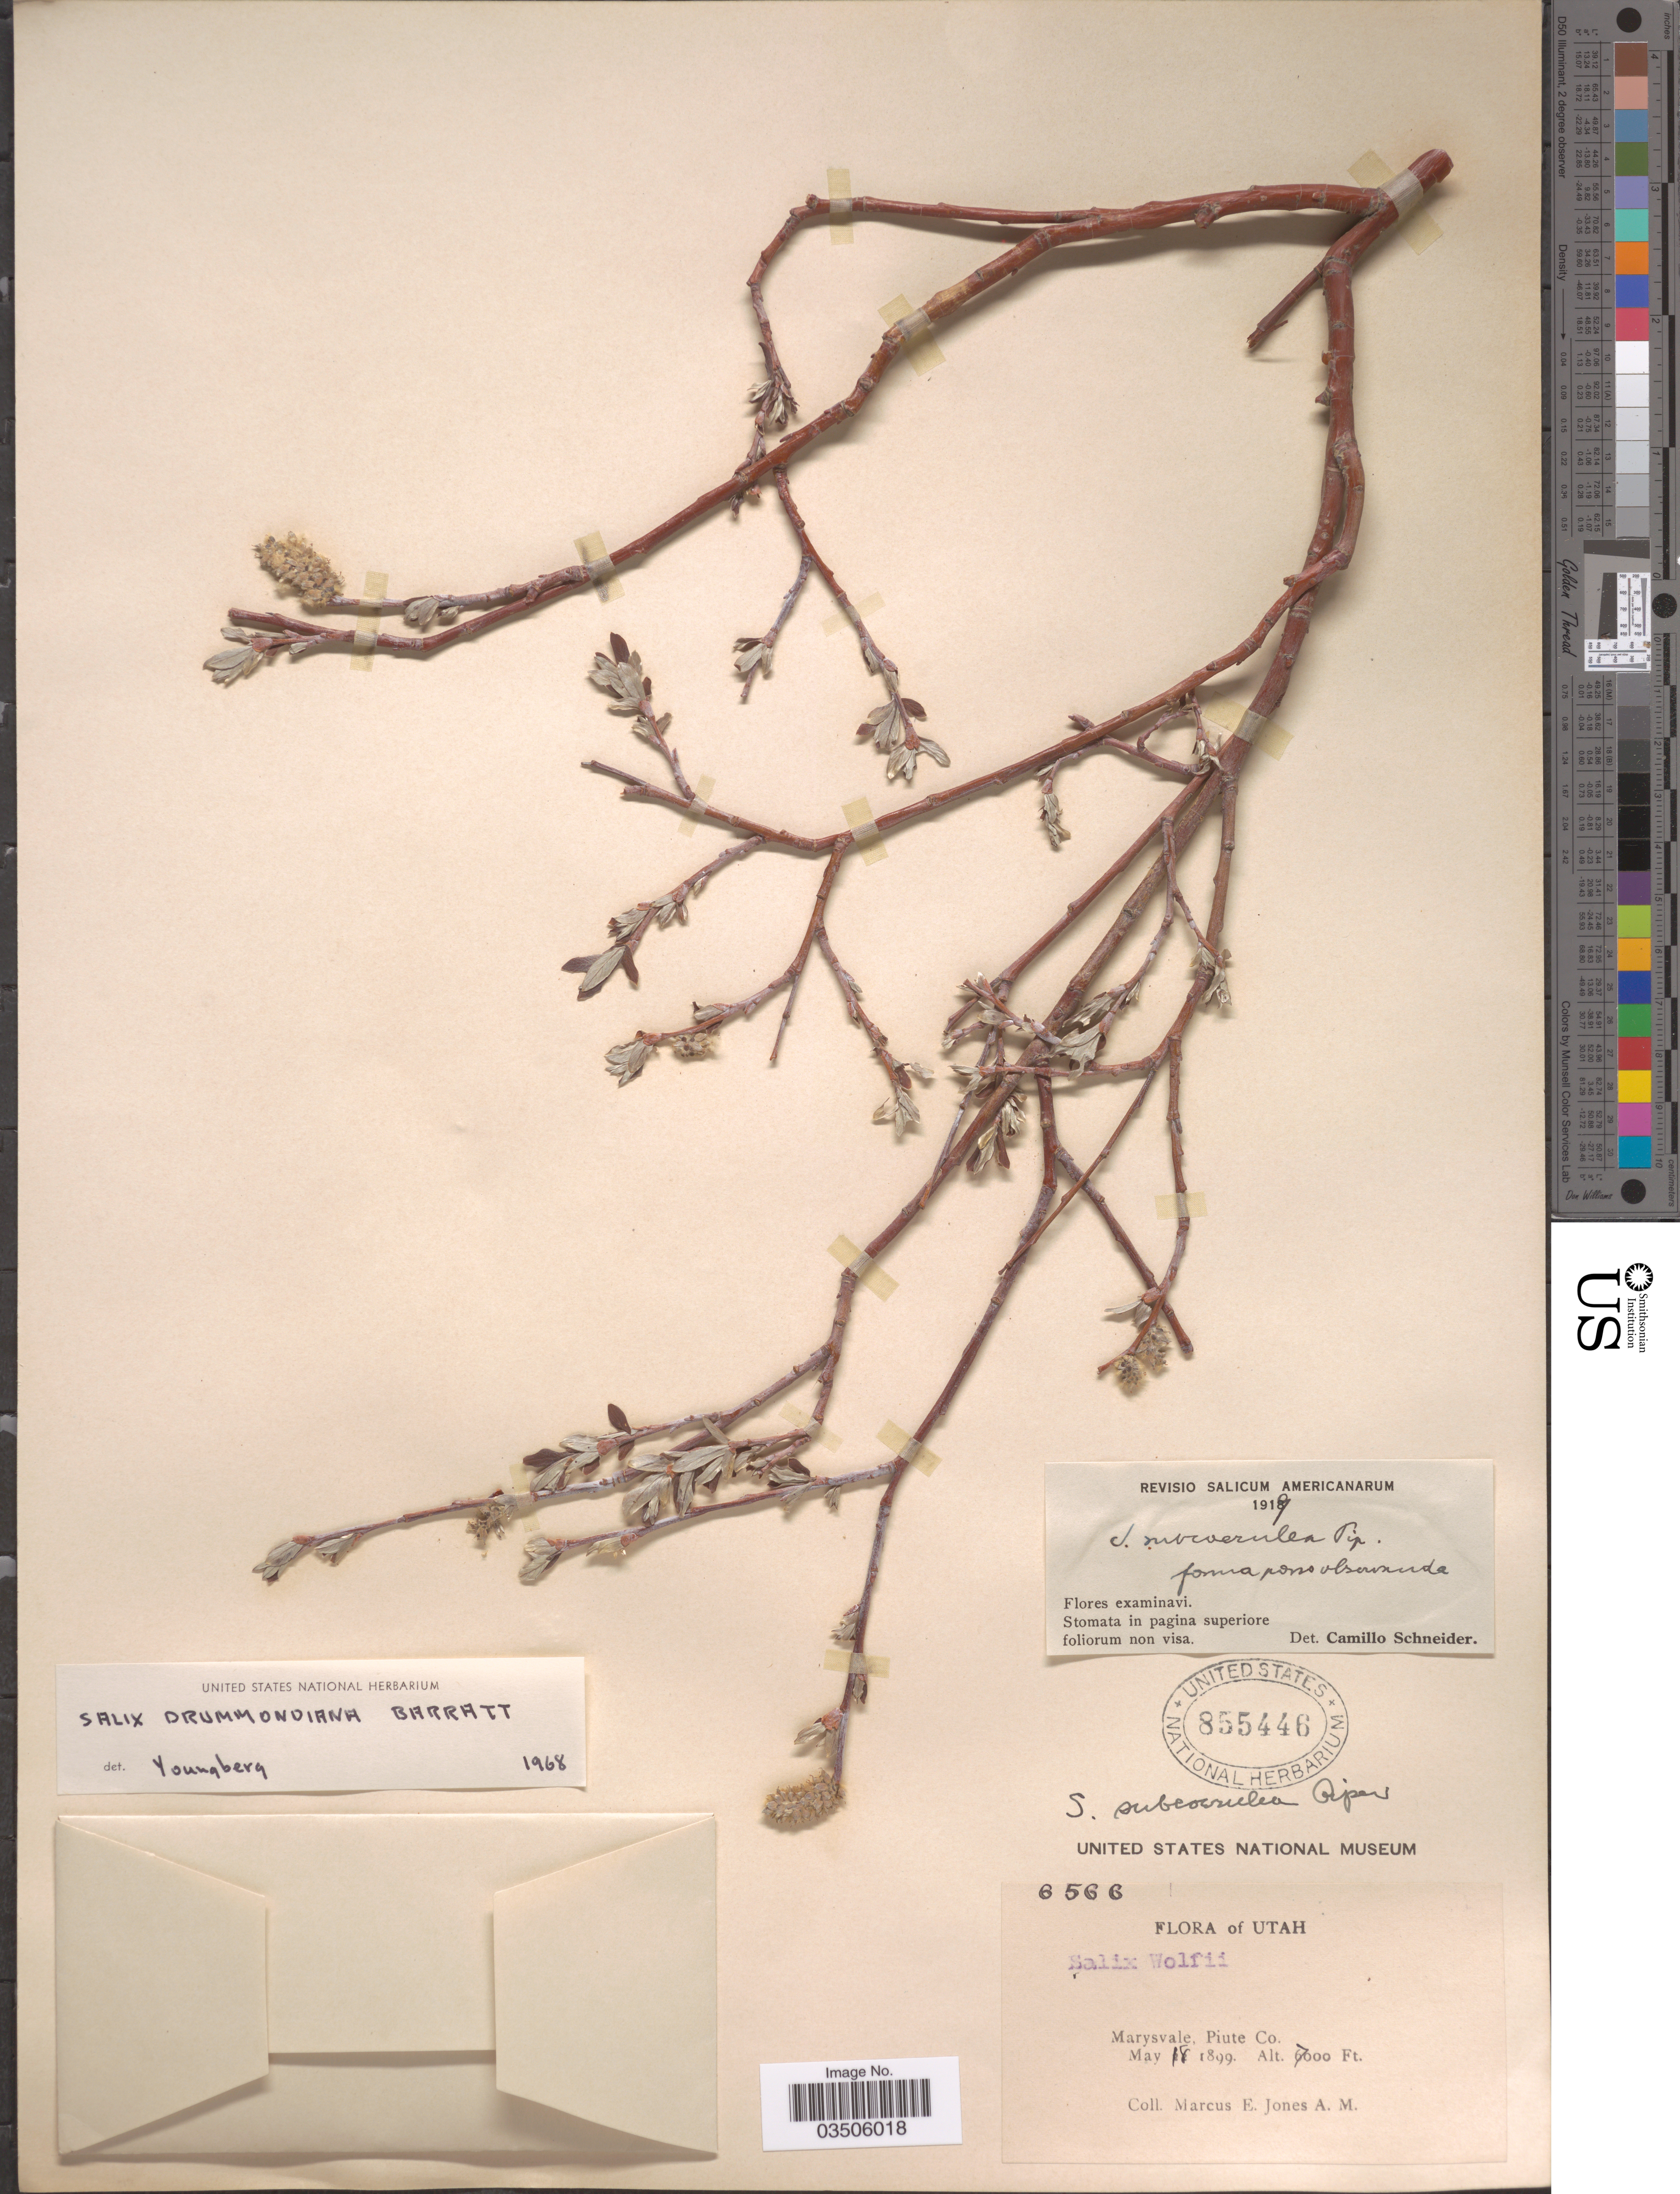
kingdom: Plantae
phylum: Tracheophyta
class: Magnoliopsida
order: Malpighiales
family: Salicaceae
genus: Salix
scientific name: Salix subcoerulea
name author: Piper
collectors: M. E. Jones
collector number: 6566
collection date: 1899-05-18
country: United States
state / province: Utah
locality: Marysvale, Piute Co.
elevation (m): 2134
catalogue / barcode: US 855446